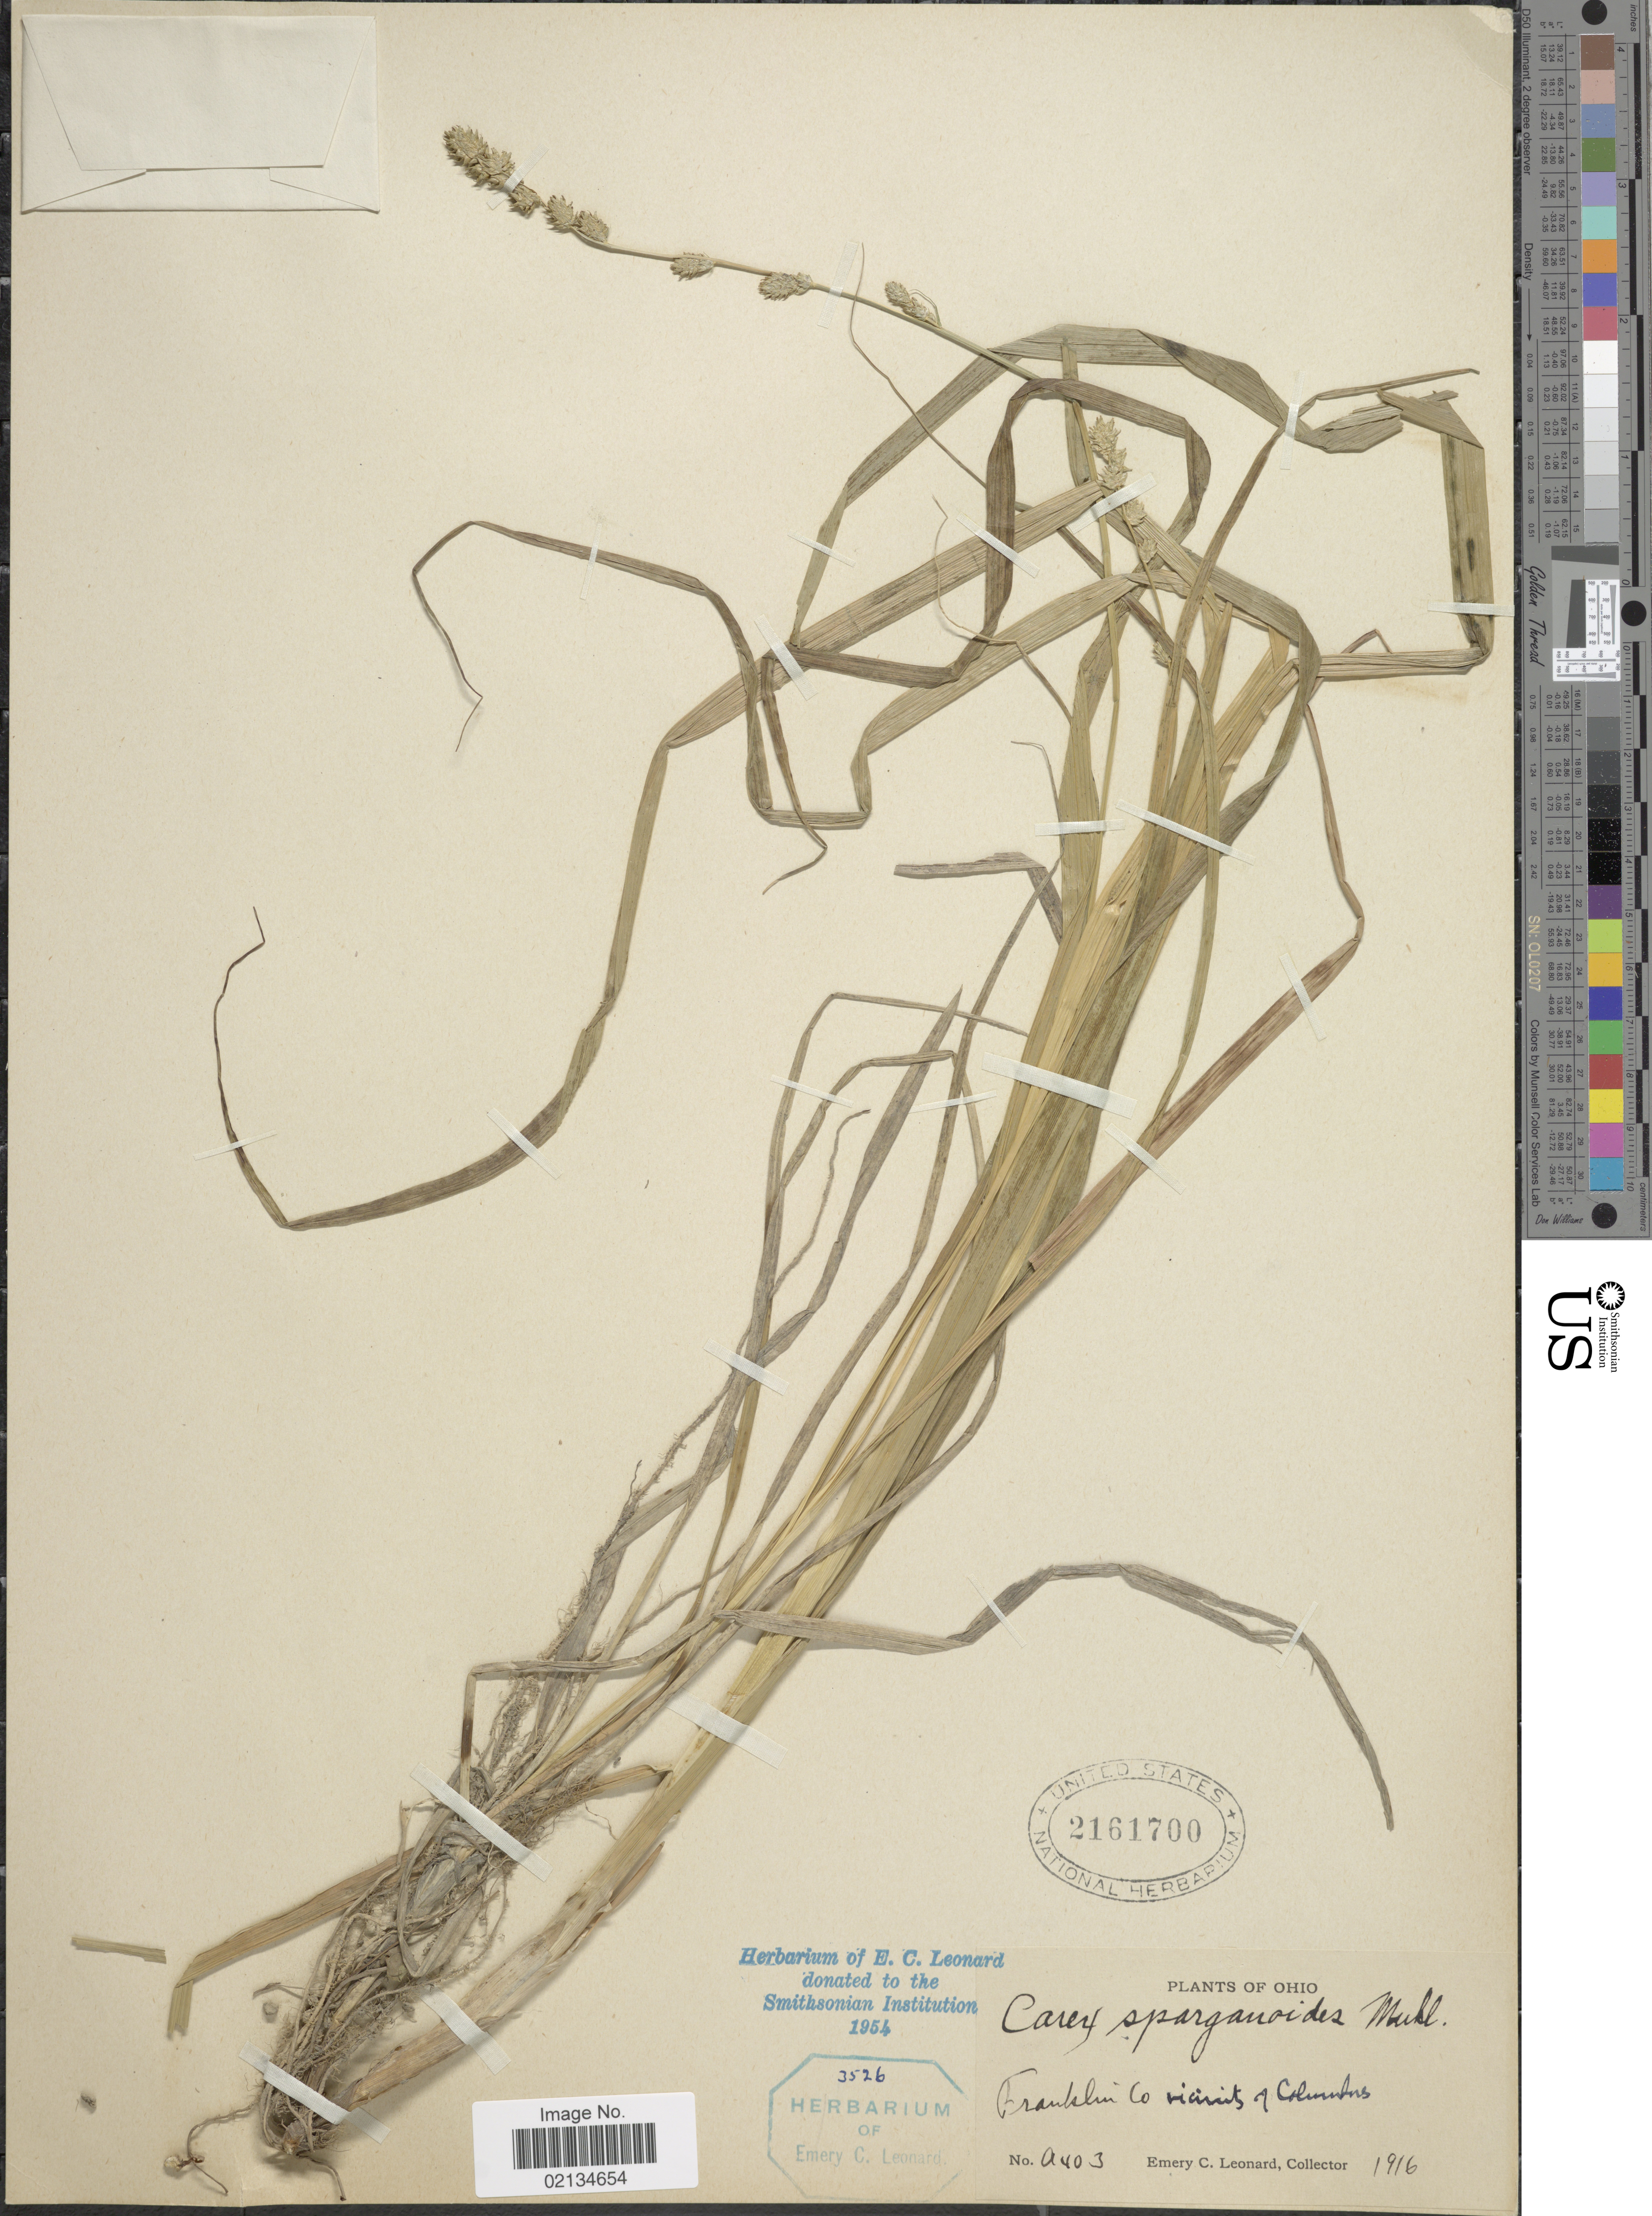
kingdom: Plantae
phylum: Tracheophyta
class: Liliopsida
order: Poales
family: Cyperaceae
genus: Carex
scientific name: Carex sparganioides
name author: Muhl. ex Willd.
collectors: E. C. Leonard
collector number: A403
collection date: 1916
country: United States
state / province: Ohio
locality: Franklin Co, vicinity of Columbus.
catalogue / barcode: US 2161700